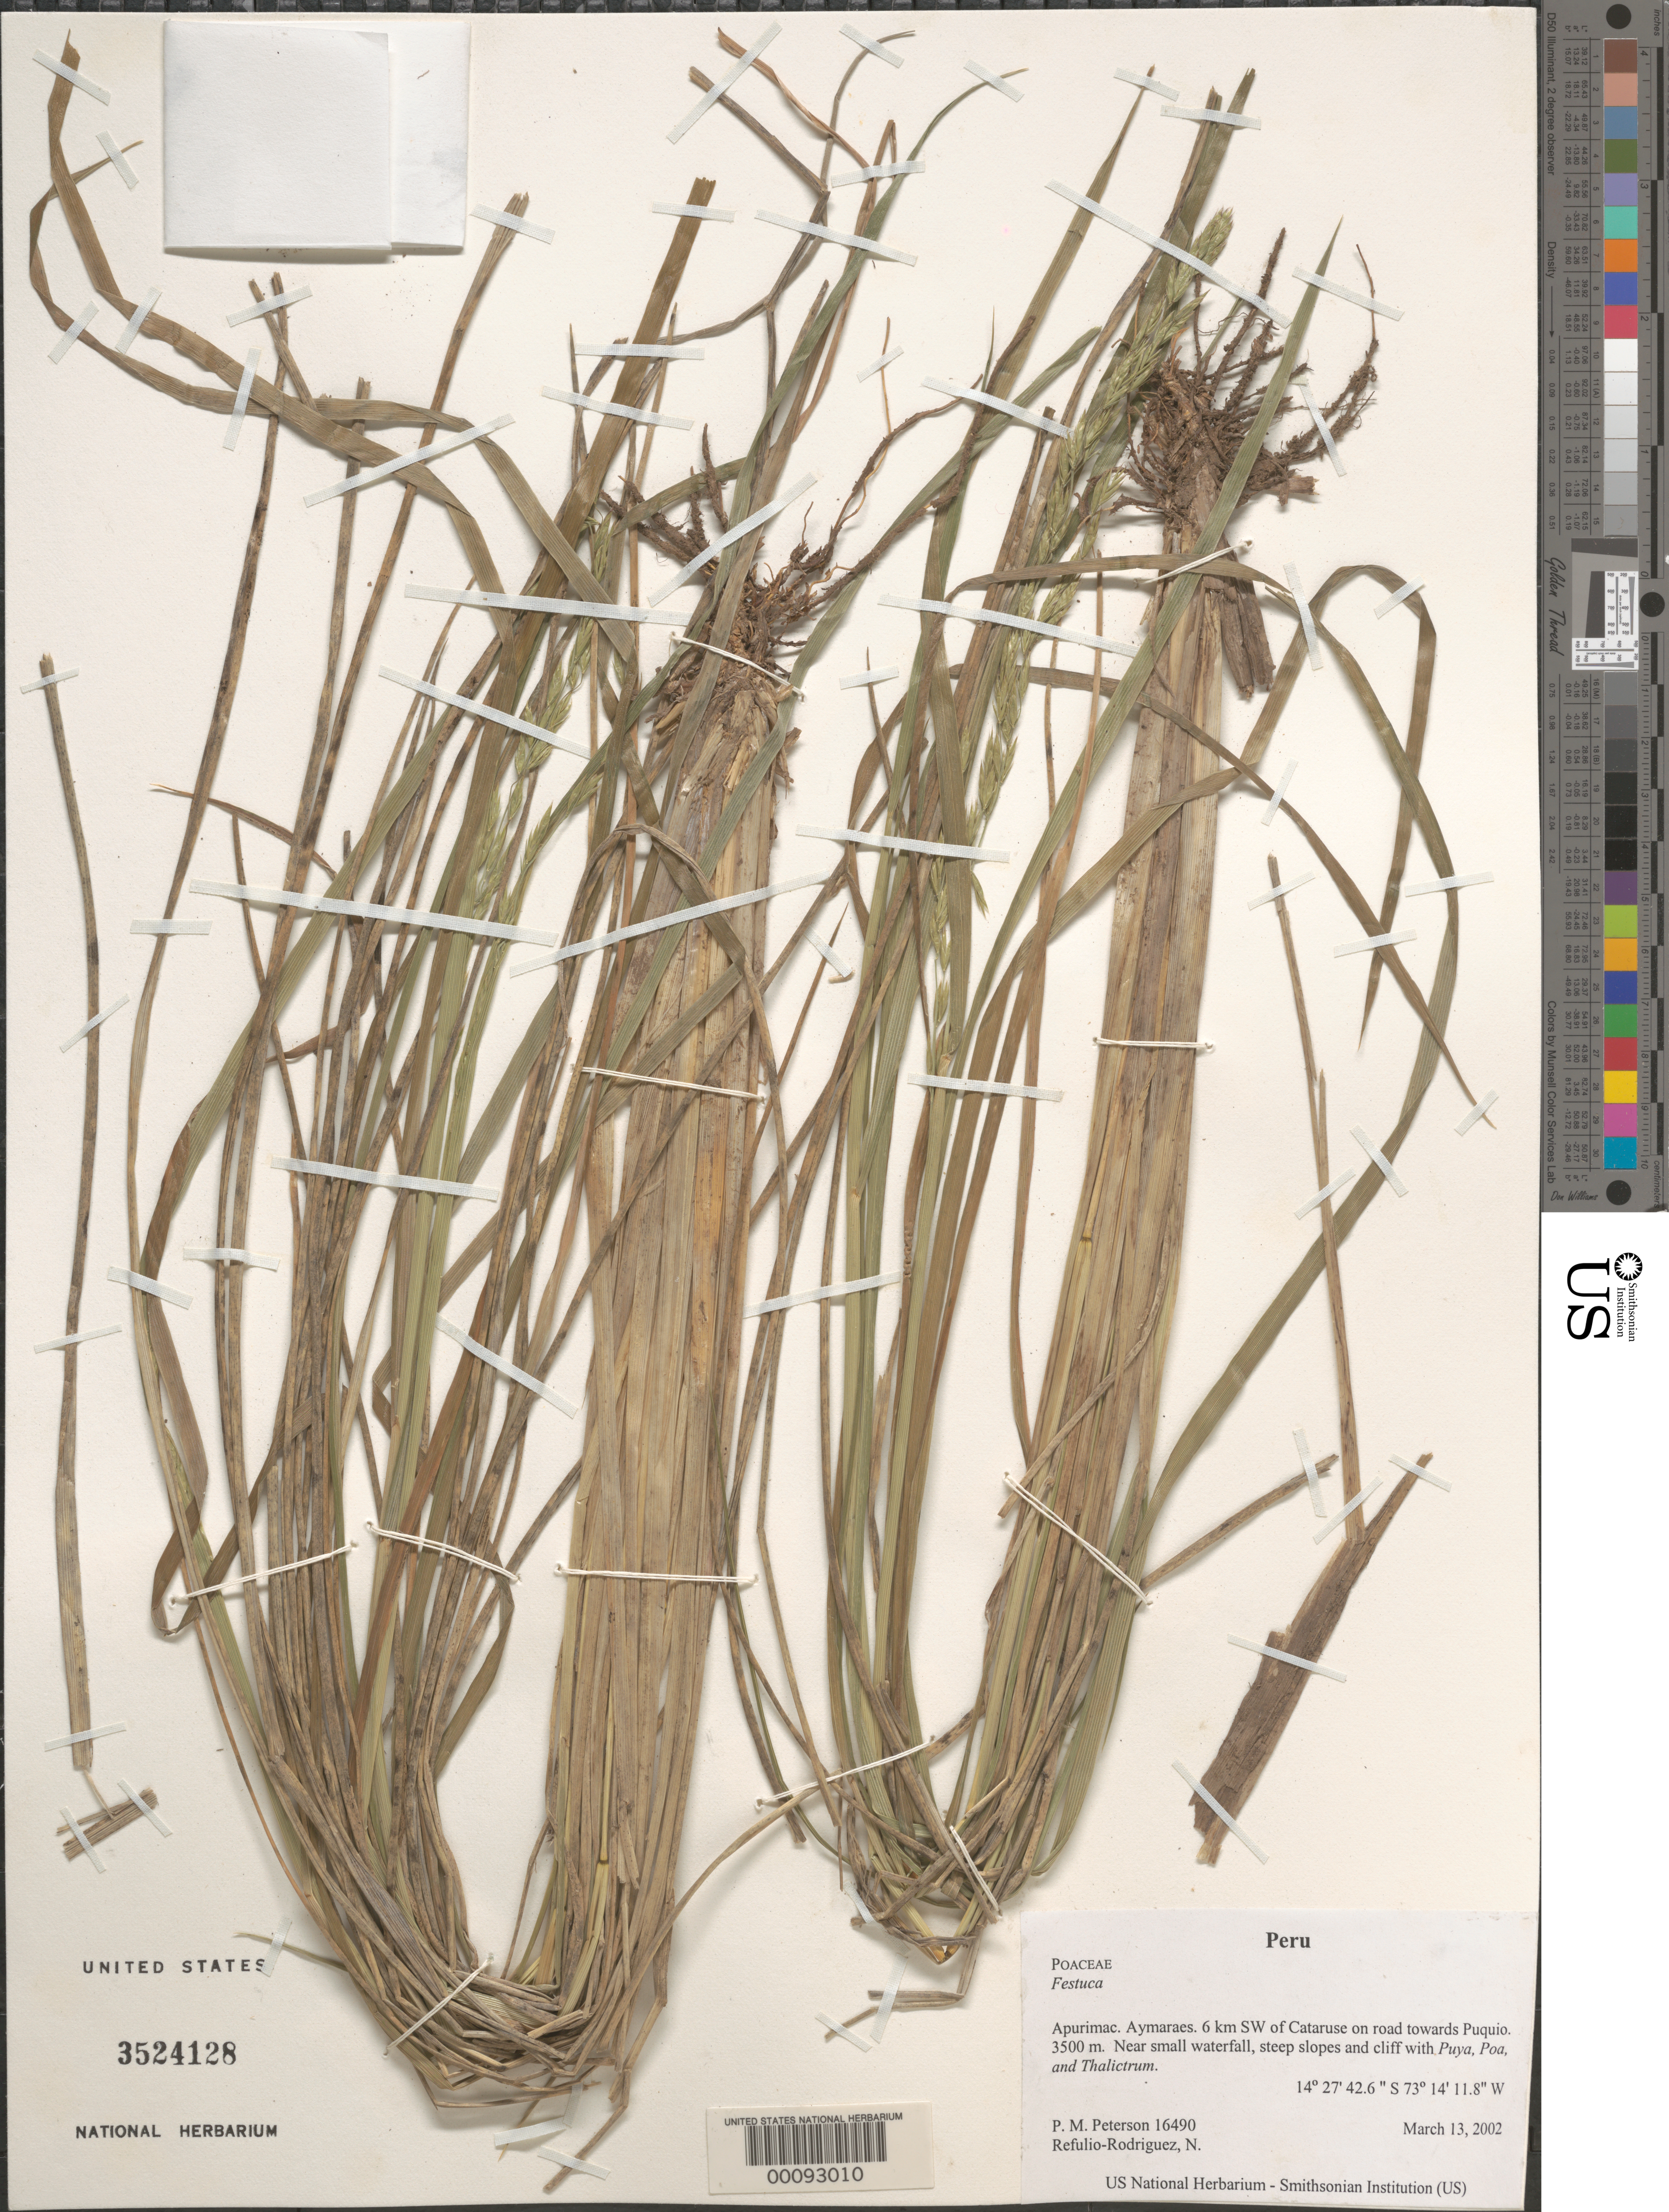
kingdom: Plantae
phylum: Tracheophyta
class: Liliopsida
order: Poales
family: Poaceae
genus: Festuca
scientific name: Festuca sp.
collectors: P. M. Peterson & N. Refulio-Rodríguez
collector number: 16490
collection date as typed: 13 Mar 2002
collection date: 2002-03-13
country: Peru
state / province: Apurímac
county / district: Aymaraes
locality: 6 km SW of Cataruse on road towards Puquio.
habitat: Near small waterfall, steep slopes and cliff with ~Puya, Poa, and Thalictrum~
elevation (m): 3500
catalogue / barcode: US 3524128